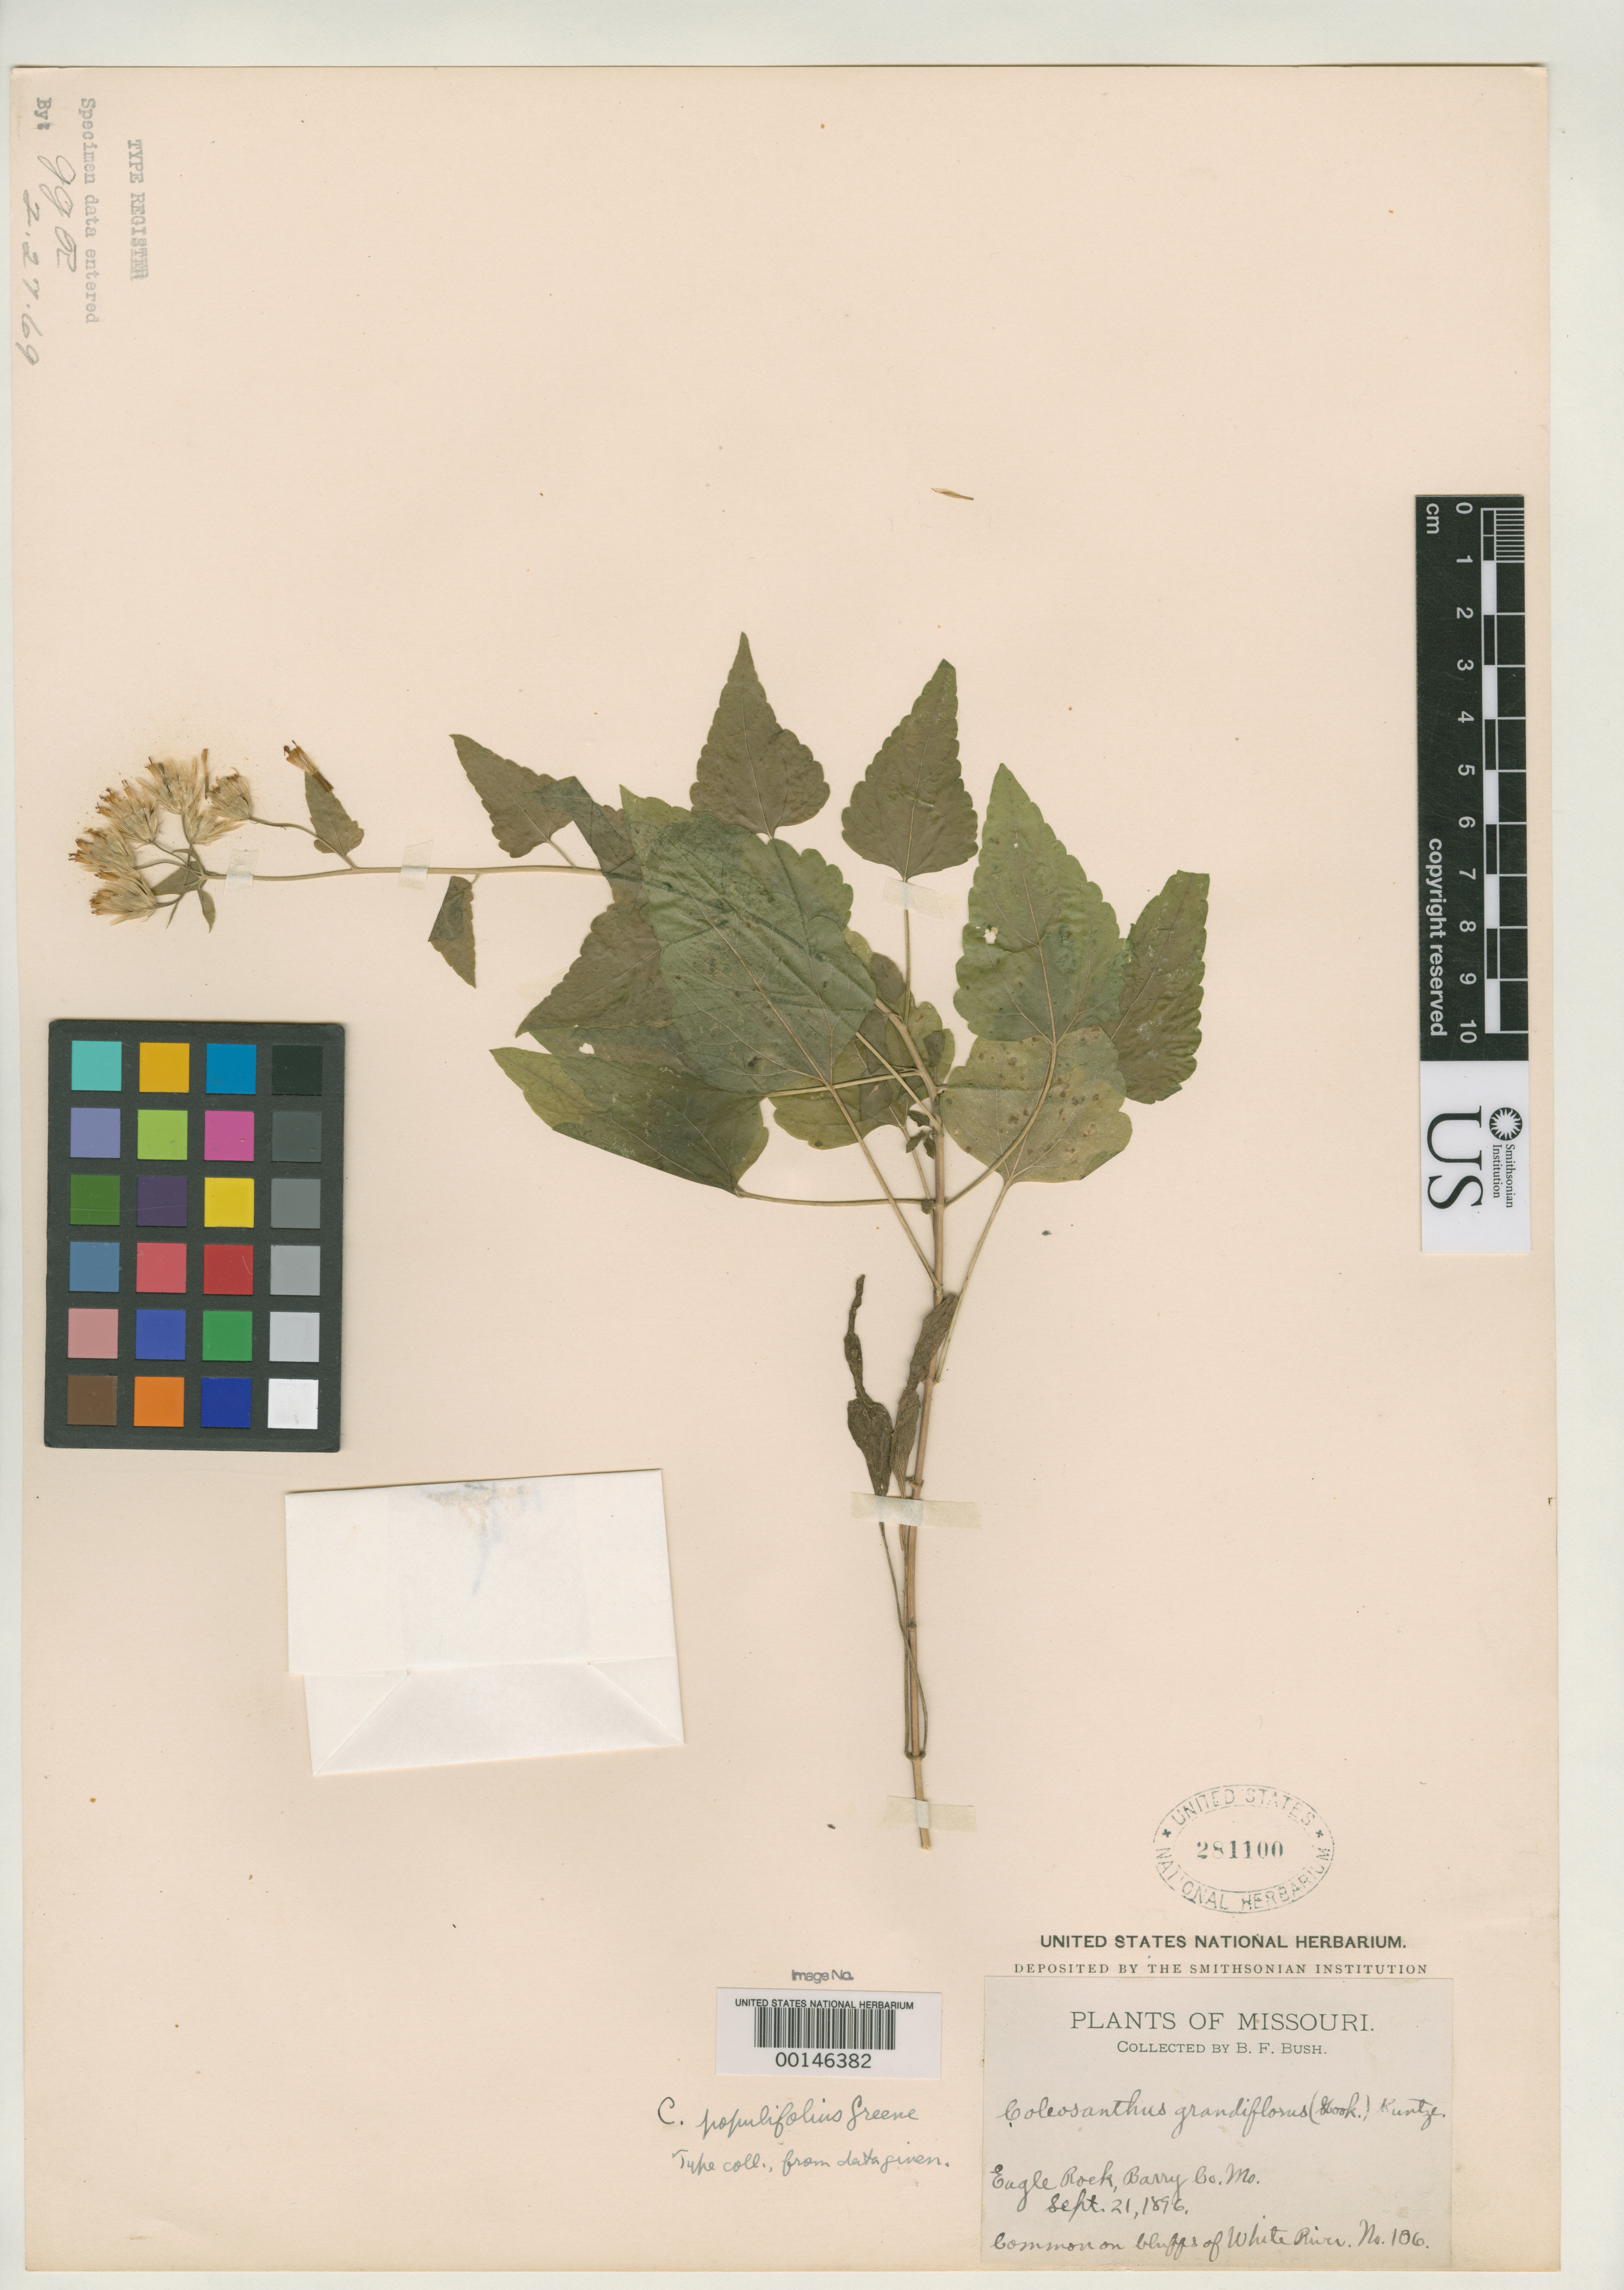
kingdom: Plantae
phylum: Tracheophyta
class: Magnoliopsida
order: Asterales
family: Asteraceae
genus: Coleosanthus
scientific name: Coleosanthus populifolius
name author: Greene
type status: Isotype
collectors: B. F. Bush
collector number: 106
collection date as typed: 21 Sep 1896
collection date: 1896-09-21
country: United States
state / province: Missouri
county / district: Barry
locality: Eagle Rock.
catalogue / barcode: US 281100